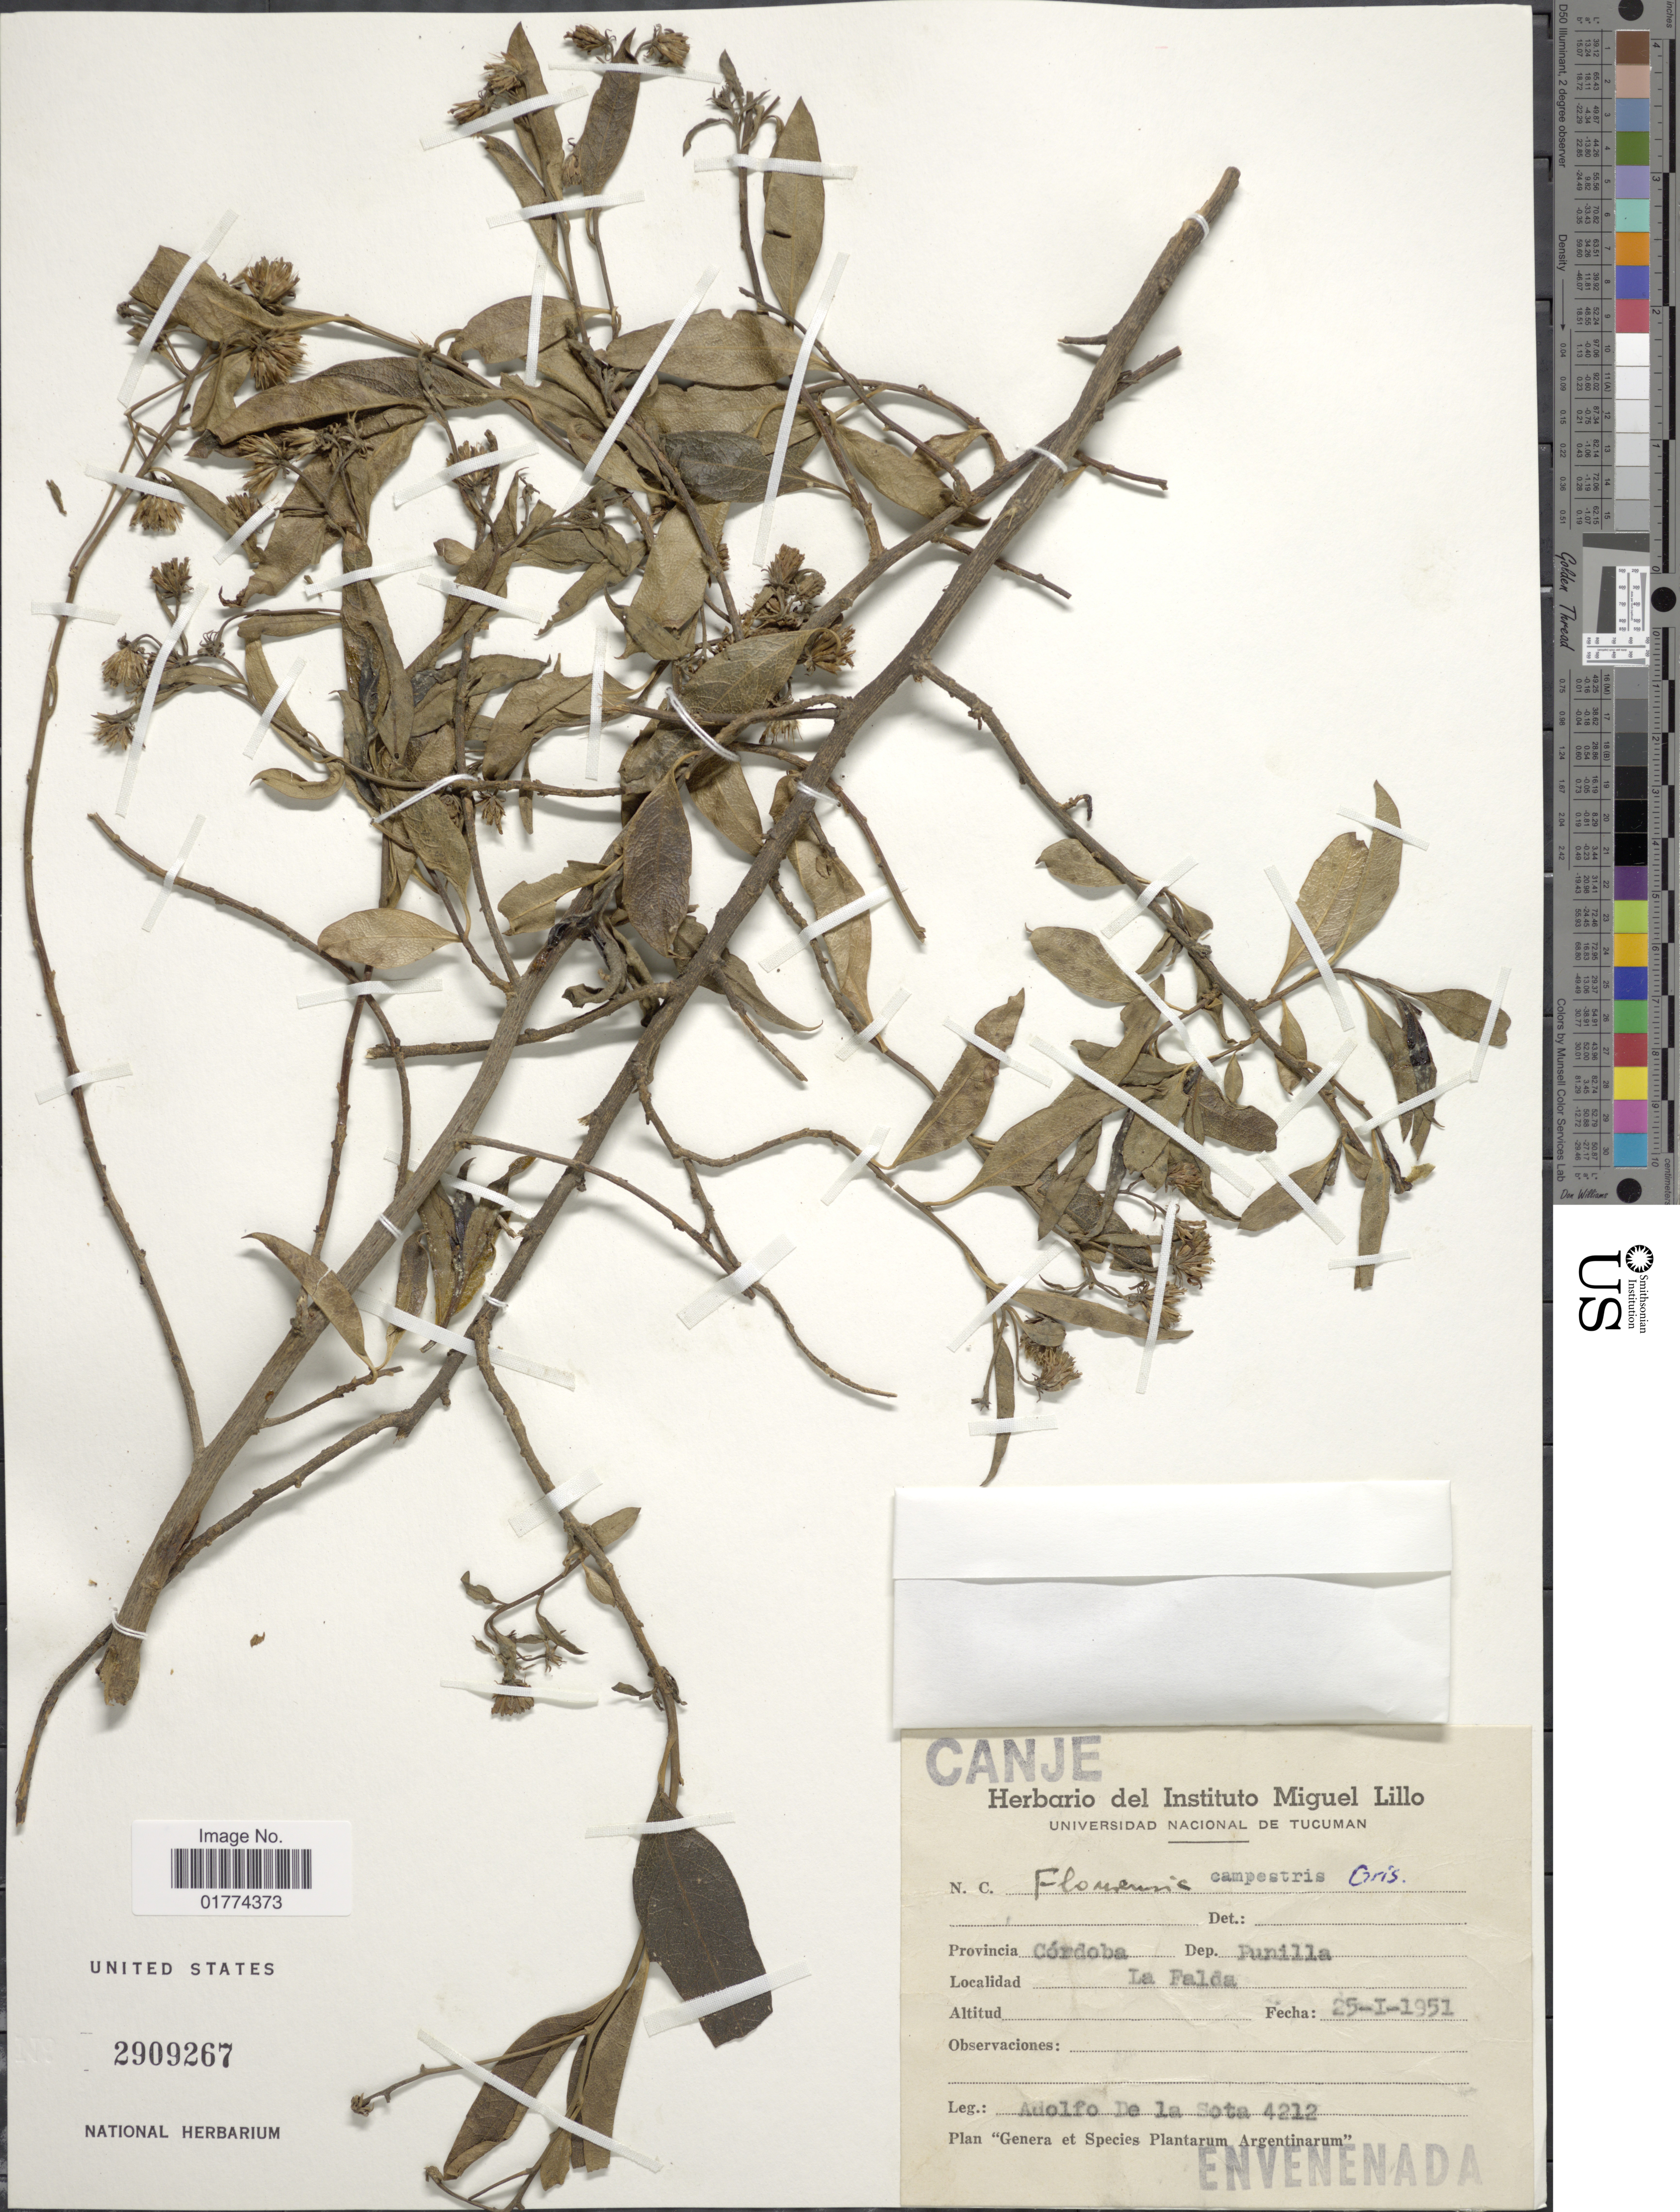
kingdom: Plantae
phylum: Tracheophyta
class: Magnoliopsida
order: Asterales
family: Asteraceae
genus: Flourensia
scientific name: Flourensia campestris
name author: Griseb.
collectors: A. Sota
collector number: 4212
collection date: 1951-01-25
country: Argentina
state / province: Cordoba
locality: Provincia Cordoba. Dep. Punilla. La Falda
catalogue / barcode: US 2909267